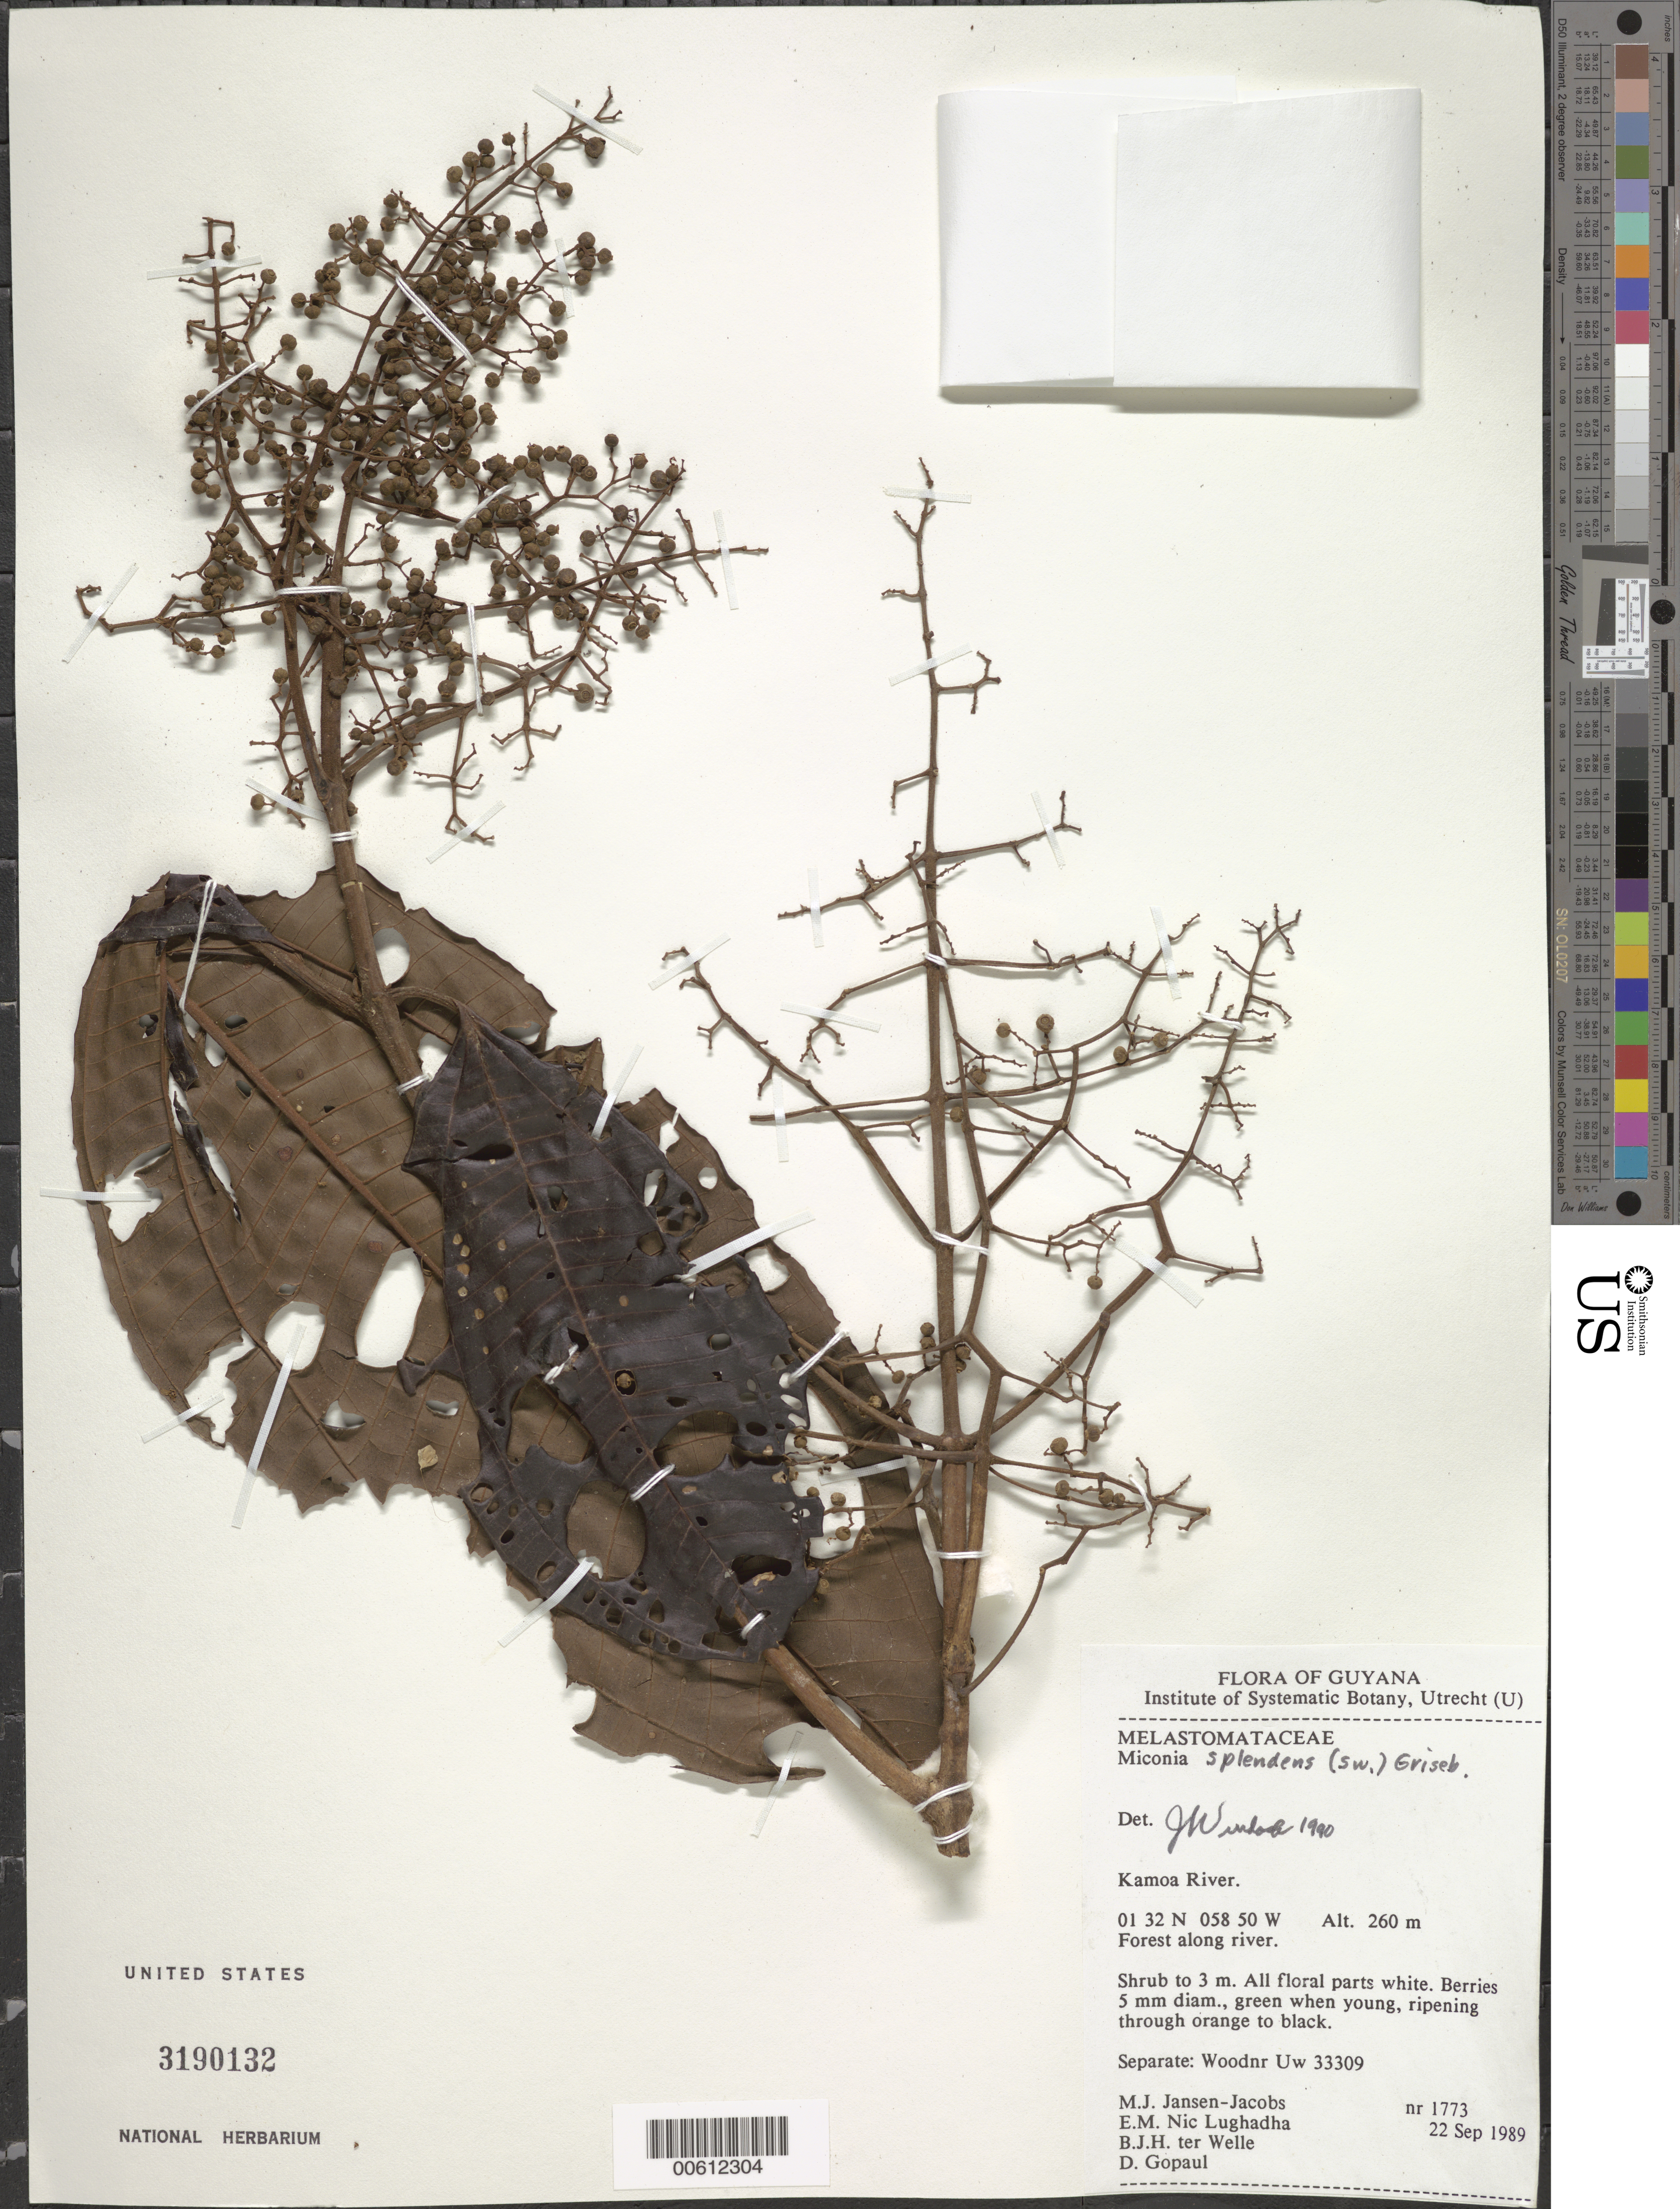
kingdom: Plantae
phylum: Tracheophyta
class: Magnoliopsida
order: Myrtales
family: Melastomataceae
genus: Miconia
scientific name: Miconia splendens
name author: (Sw.) Griseb.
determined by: Wurdack, John J., (US), US (UNITED STATES)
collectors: M. J. Jansen-Jacobs, E. Nic Lughadha, B. Welle & D. Gopaul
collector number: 1773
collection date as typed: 22-Sep-89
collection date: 1989-09-22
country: Guyana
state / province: U. Takutu-U. Essequibo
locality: Kamoa River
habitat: Forest along river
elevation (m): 260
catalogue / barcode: US 3190132